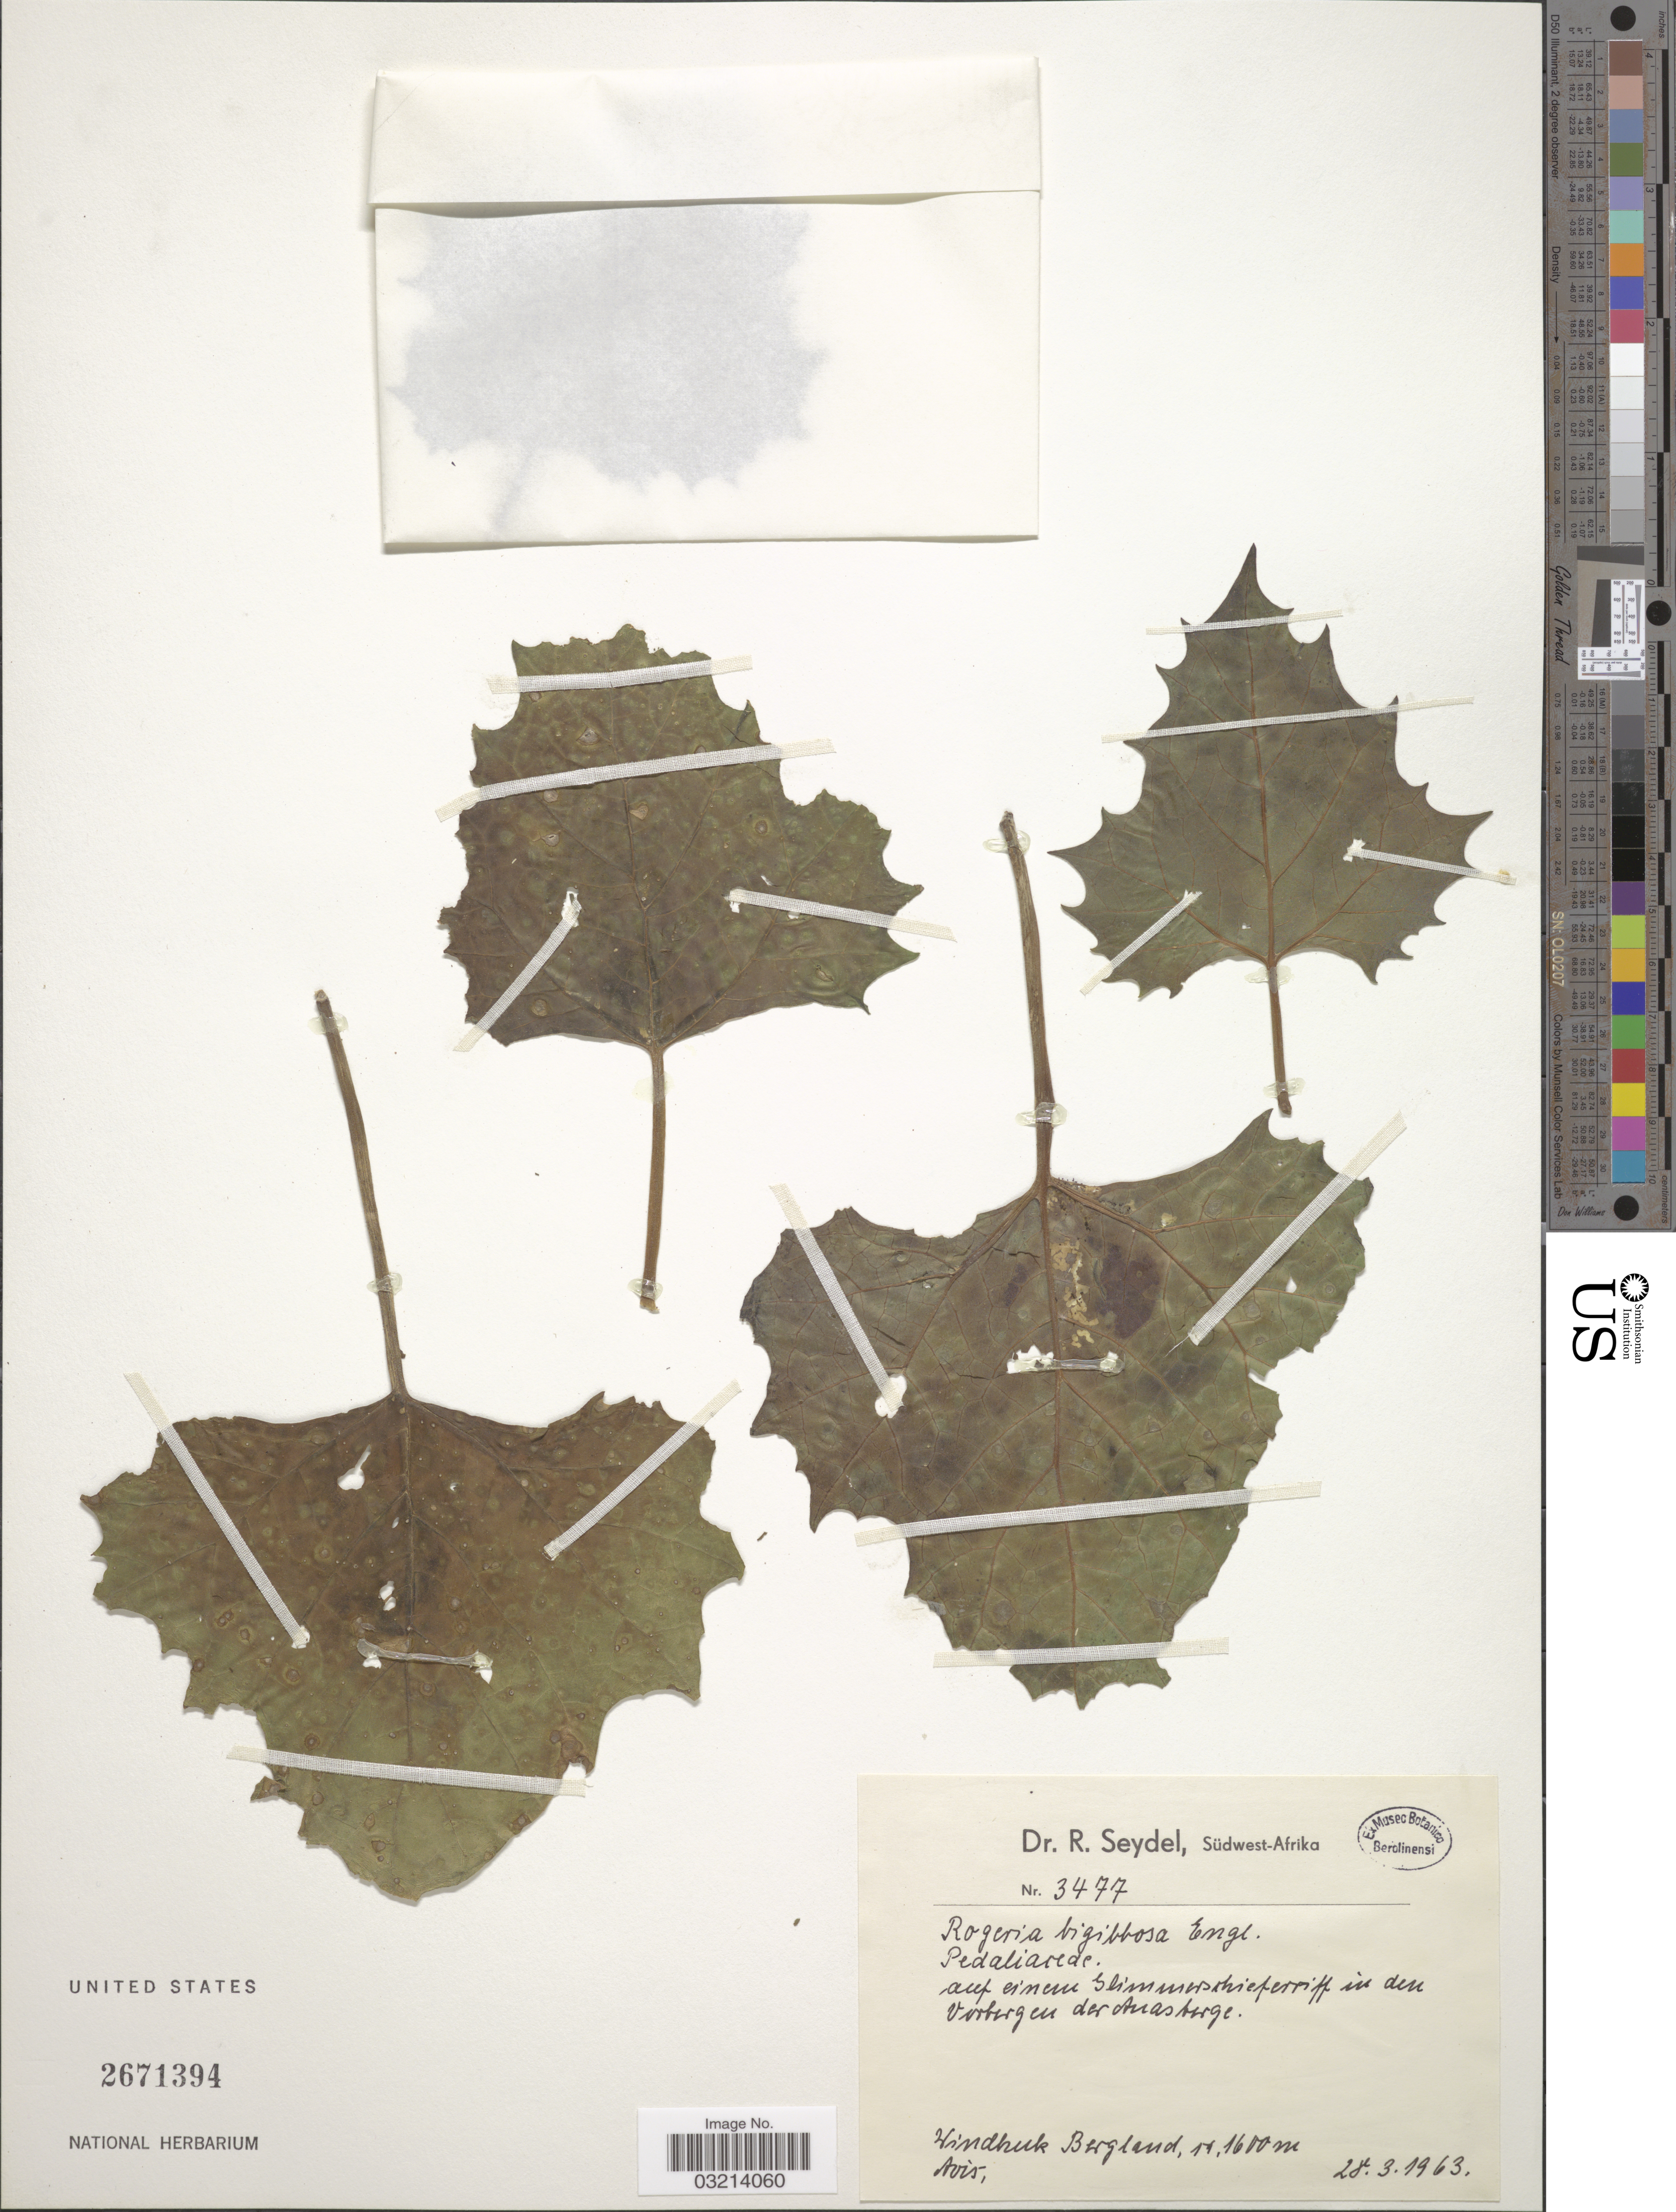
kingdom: Plantae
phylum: Tracheophyta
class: Magnoliopsida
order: Lamiales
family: Pedaliaceae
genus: Rogeria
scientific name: Rogeria bigibbosa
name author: Engl.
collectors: R. Seydel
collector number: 3477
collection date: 1963-03-28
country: Namibia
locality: Südwest-Afrika. Windhoek Bergland. Avis.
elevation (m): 1600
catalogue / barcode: US 2671394